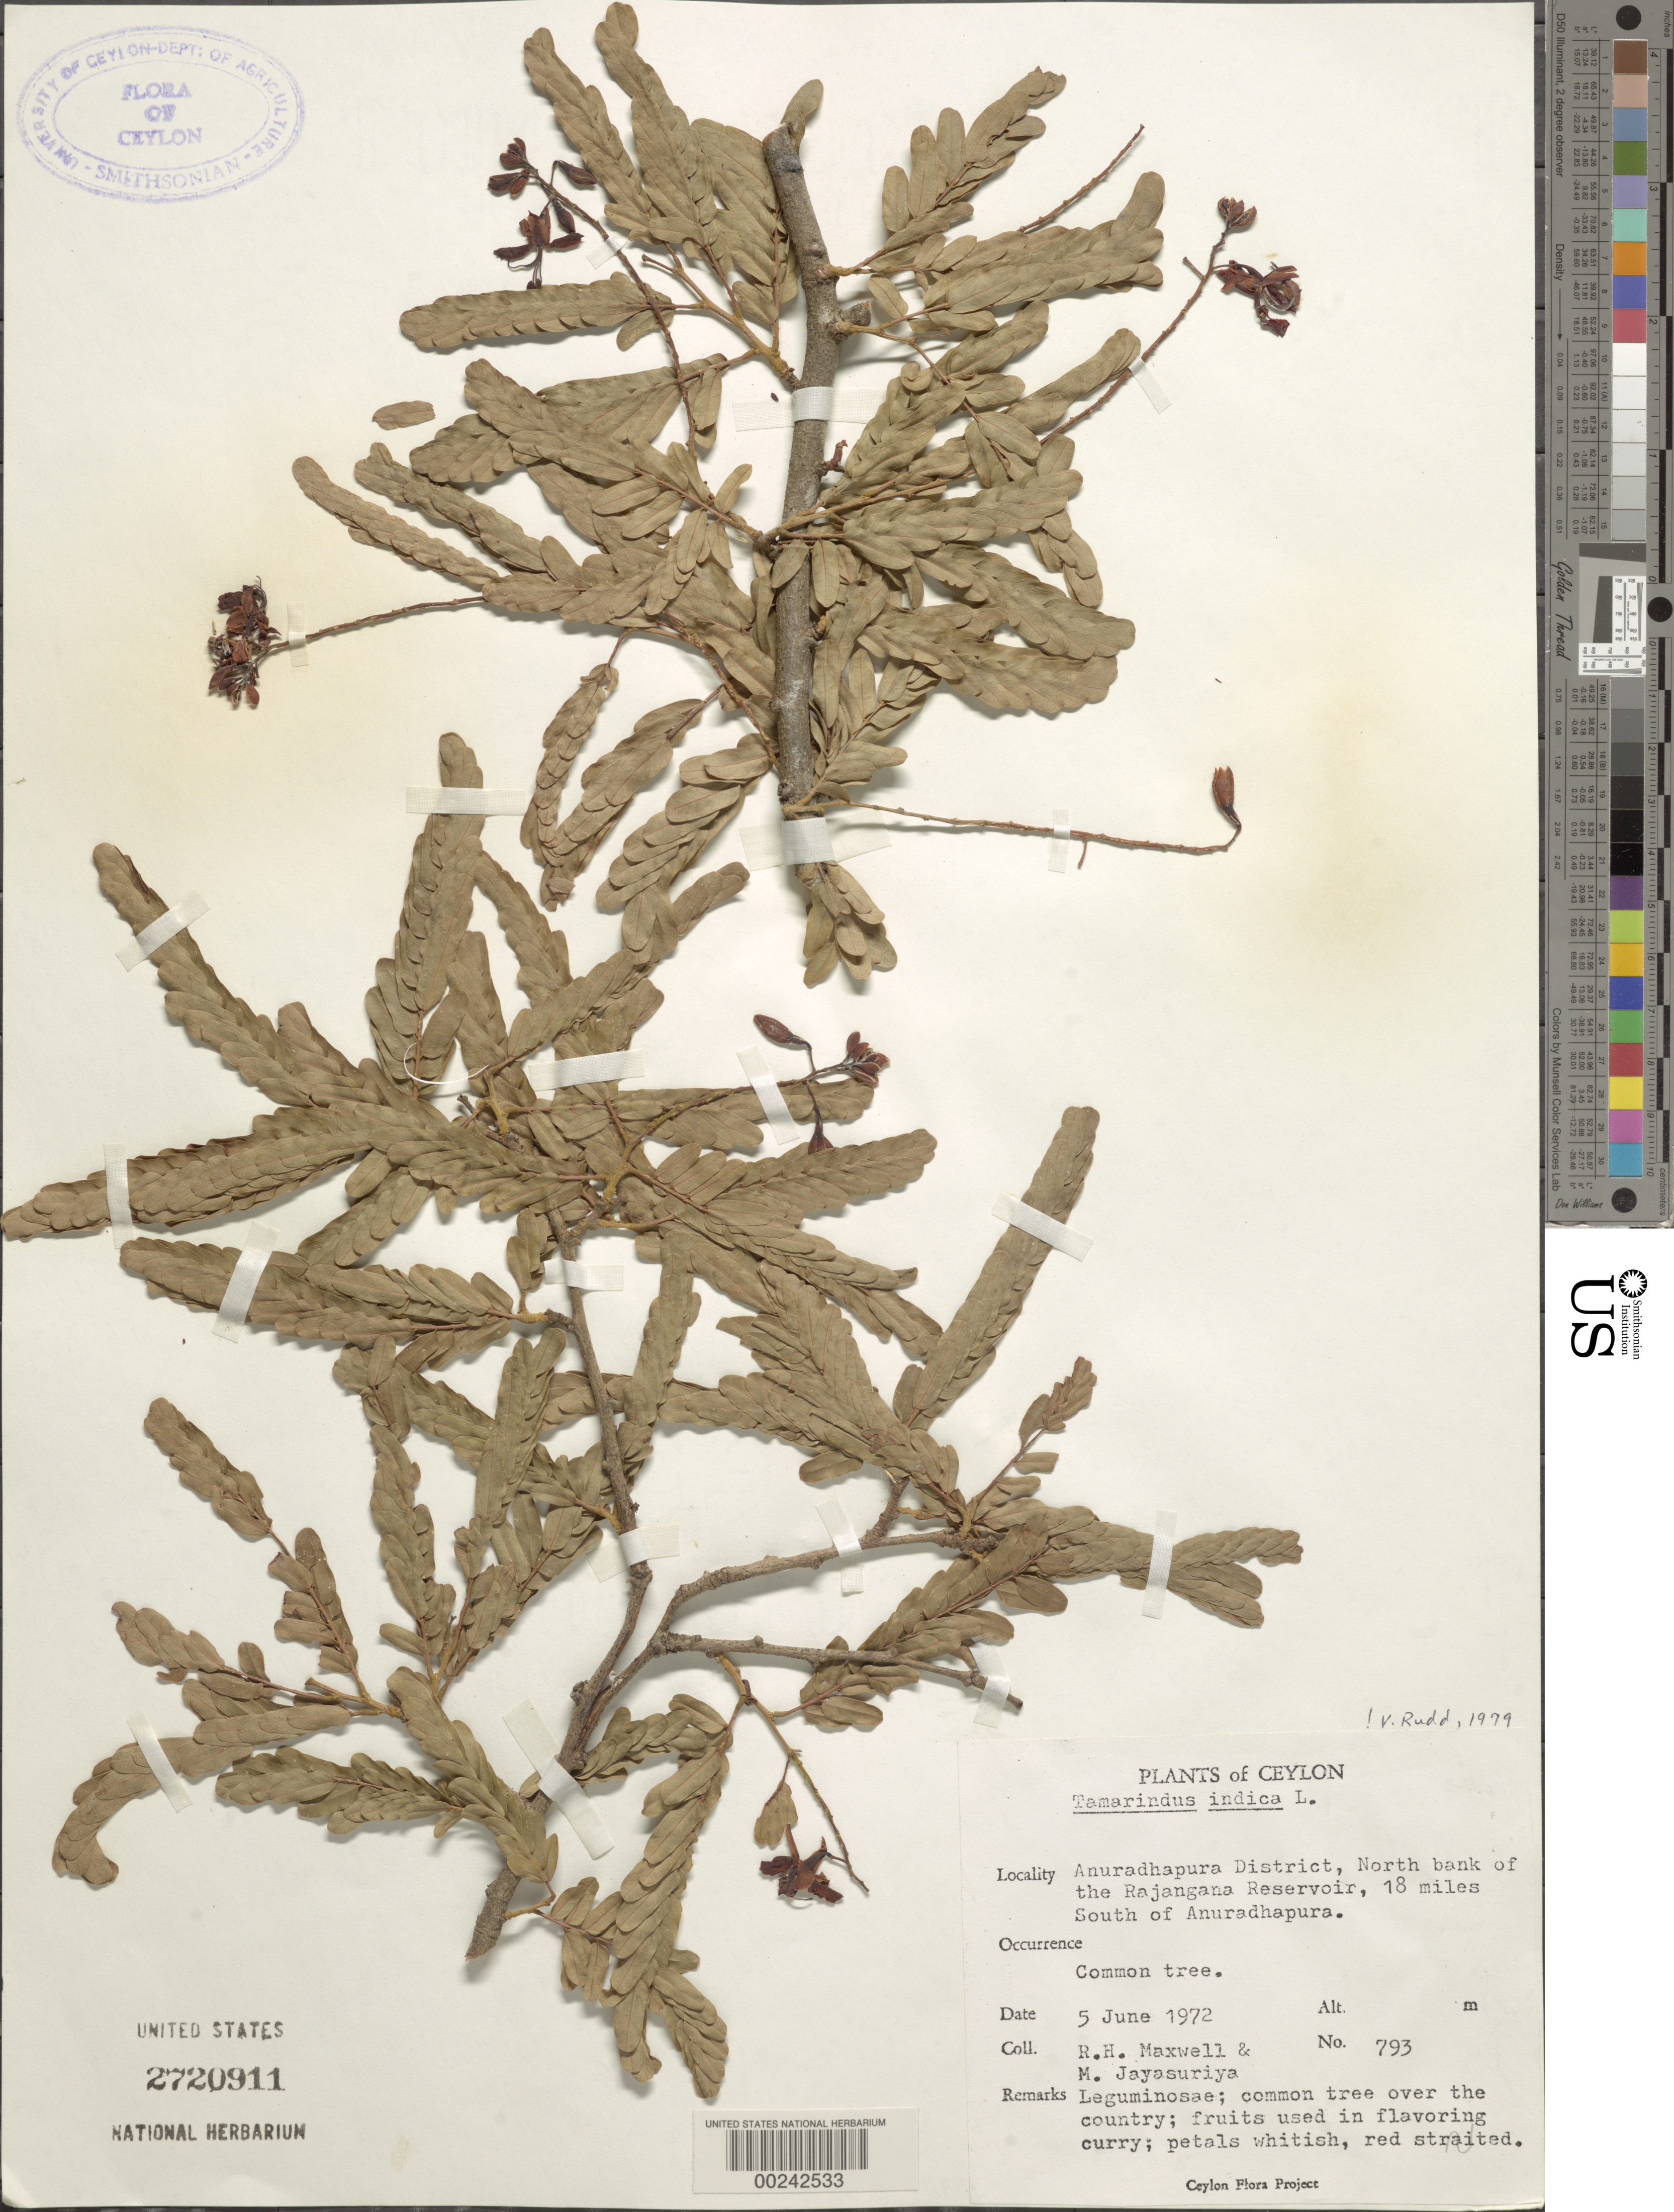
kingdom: Plantae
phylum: Tracheophyta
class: Magnoliopsida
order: Fabales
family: Fabaceae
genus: Tamarindus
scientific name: Tamarindus indica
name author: L.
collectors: R. H. Maxwell & A. H. Jayasuriya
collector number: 793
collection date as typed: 05 Jun 1972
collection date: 1972-06-05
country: Sri Lanka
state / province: North Central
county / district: Anuradhapura Dist.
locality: N bank of the rajangana reservoir, 18 mi s of anuradhapura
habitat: Bank of reservoir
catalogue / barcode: US 2720911